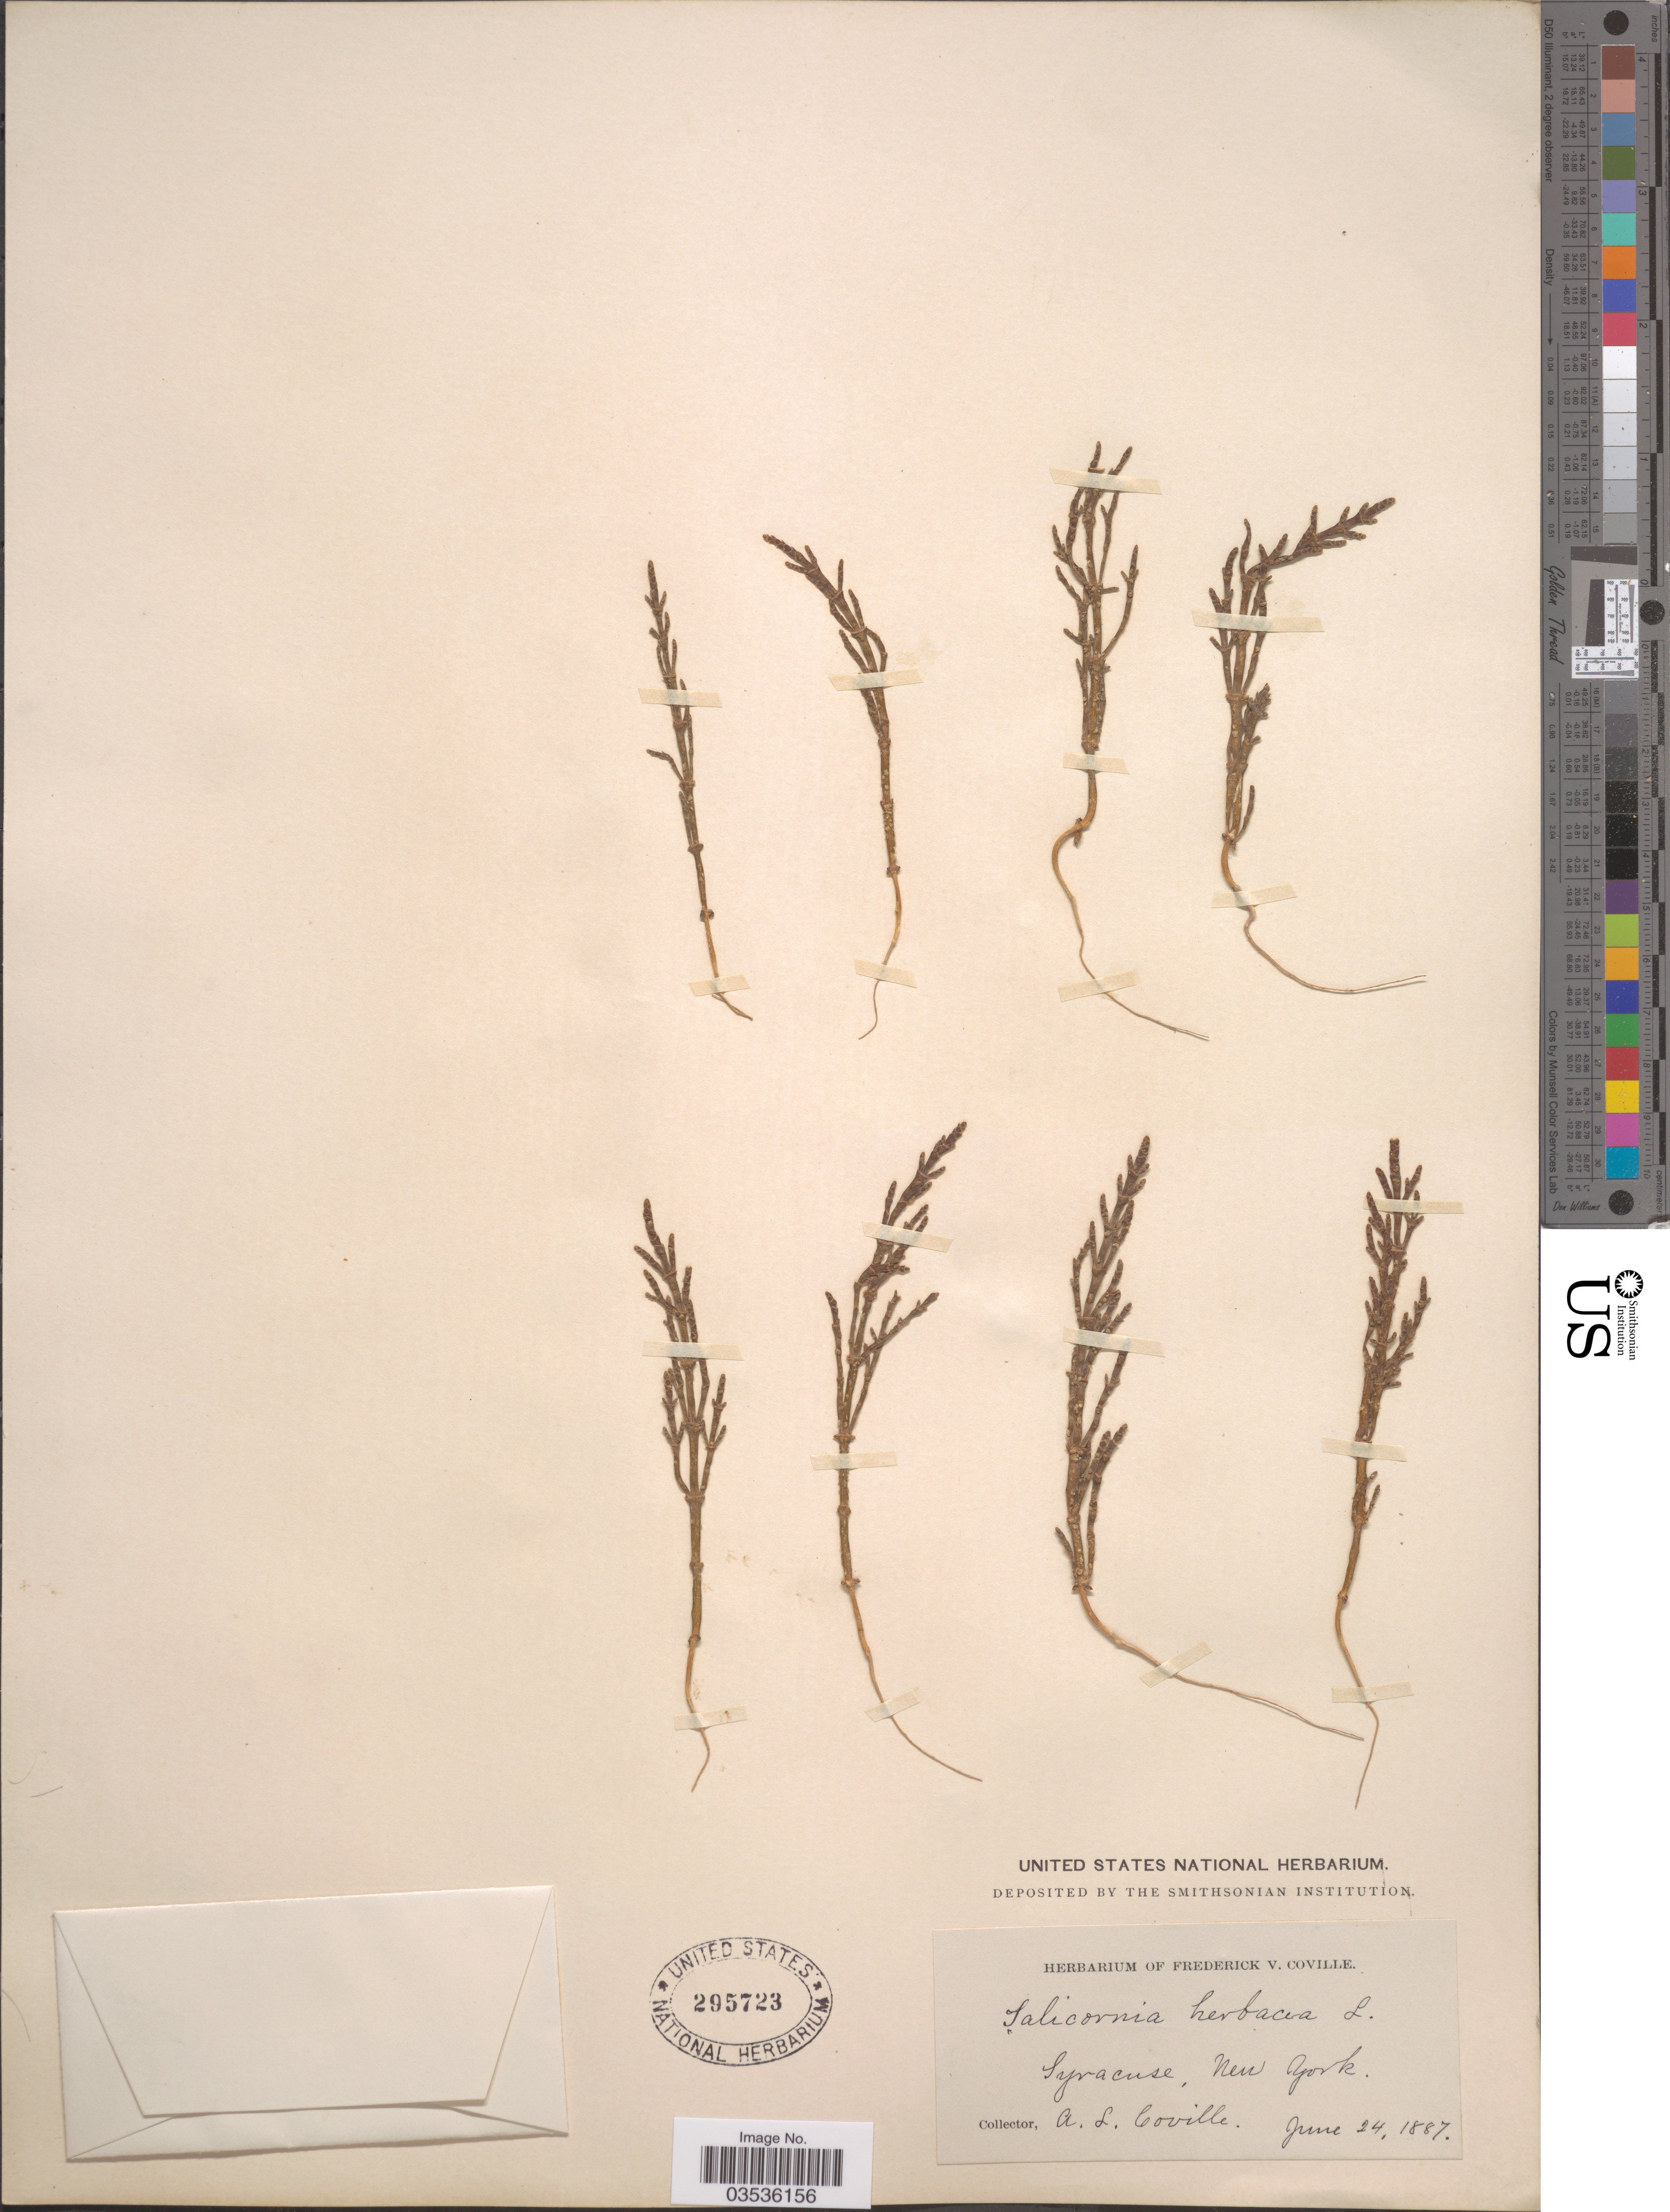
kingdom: Plantae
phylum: Tracheophyta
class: Magnoliopsida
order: Caryophyllales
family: Amaranthaceae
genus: Salicornia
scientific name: Salicornia europaea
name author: L.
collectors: A. Coville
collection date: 1887-06-24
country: United States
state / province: New York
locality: Syracuse.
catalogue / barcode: US 295723